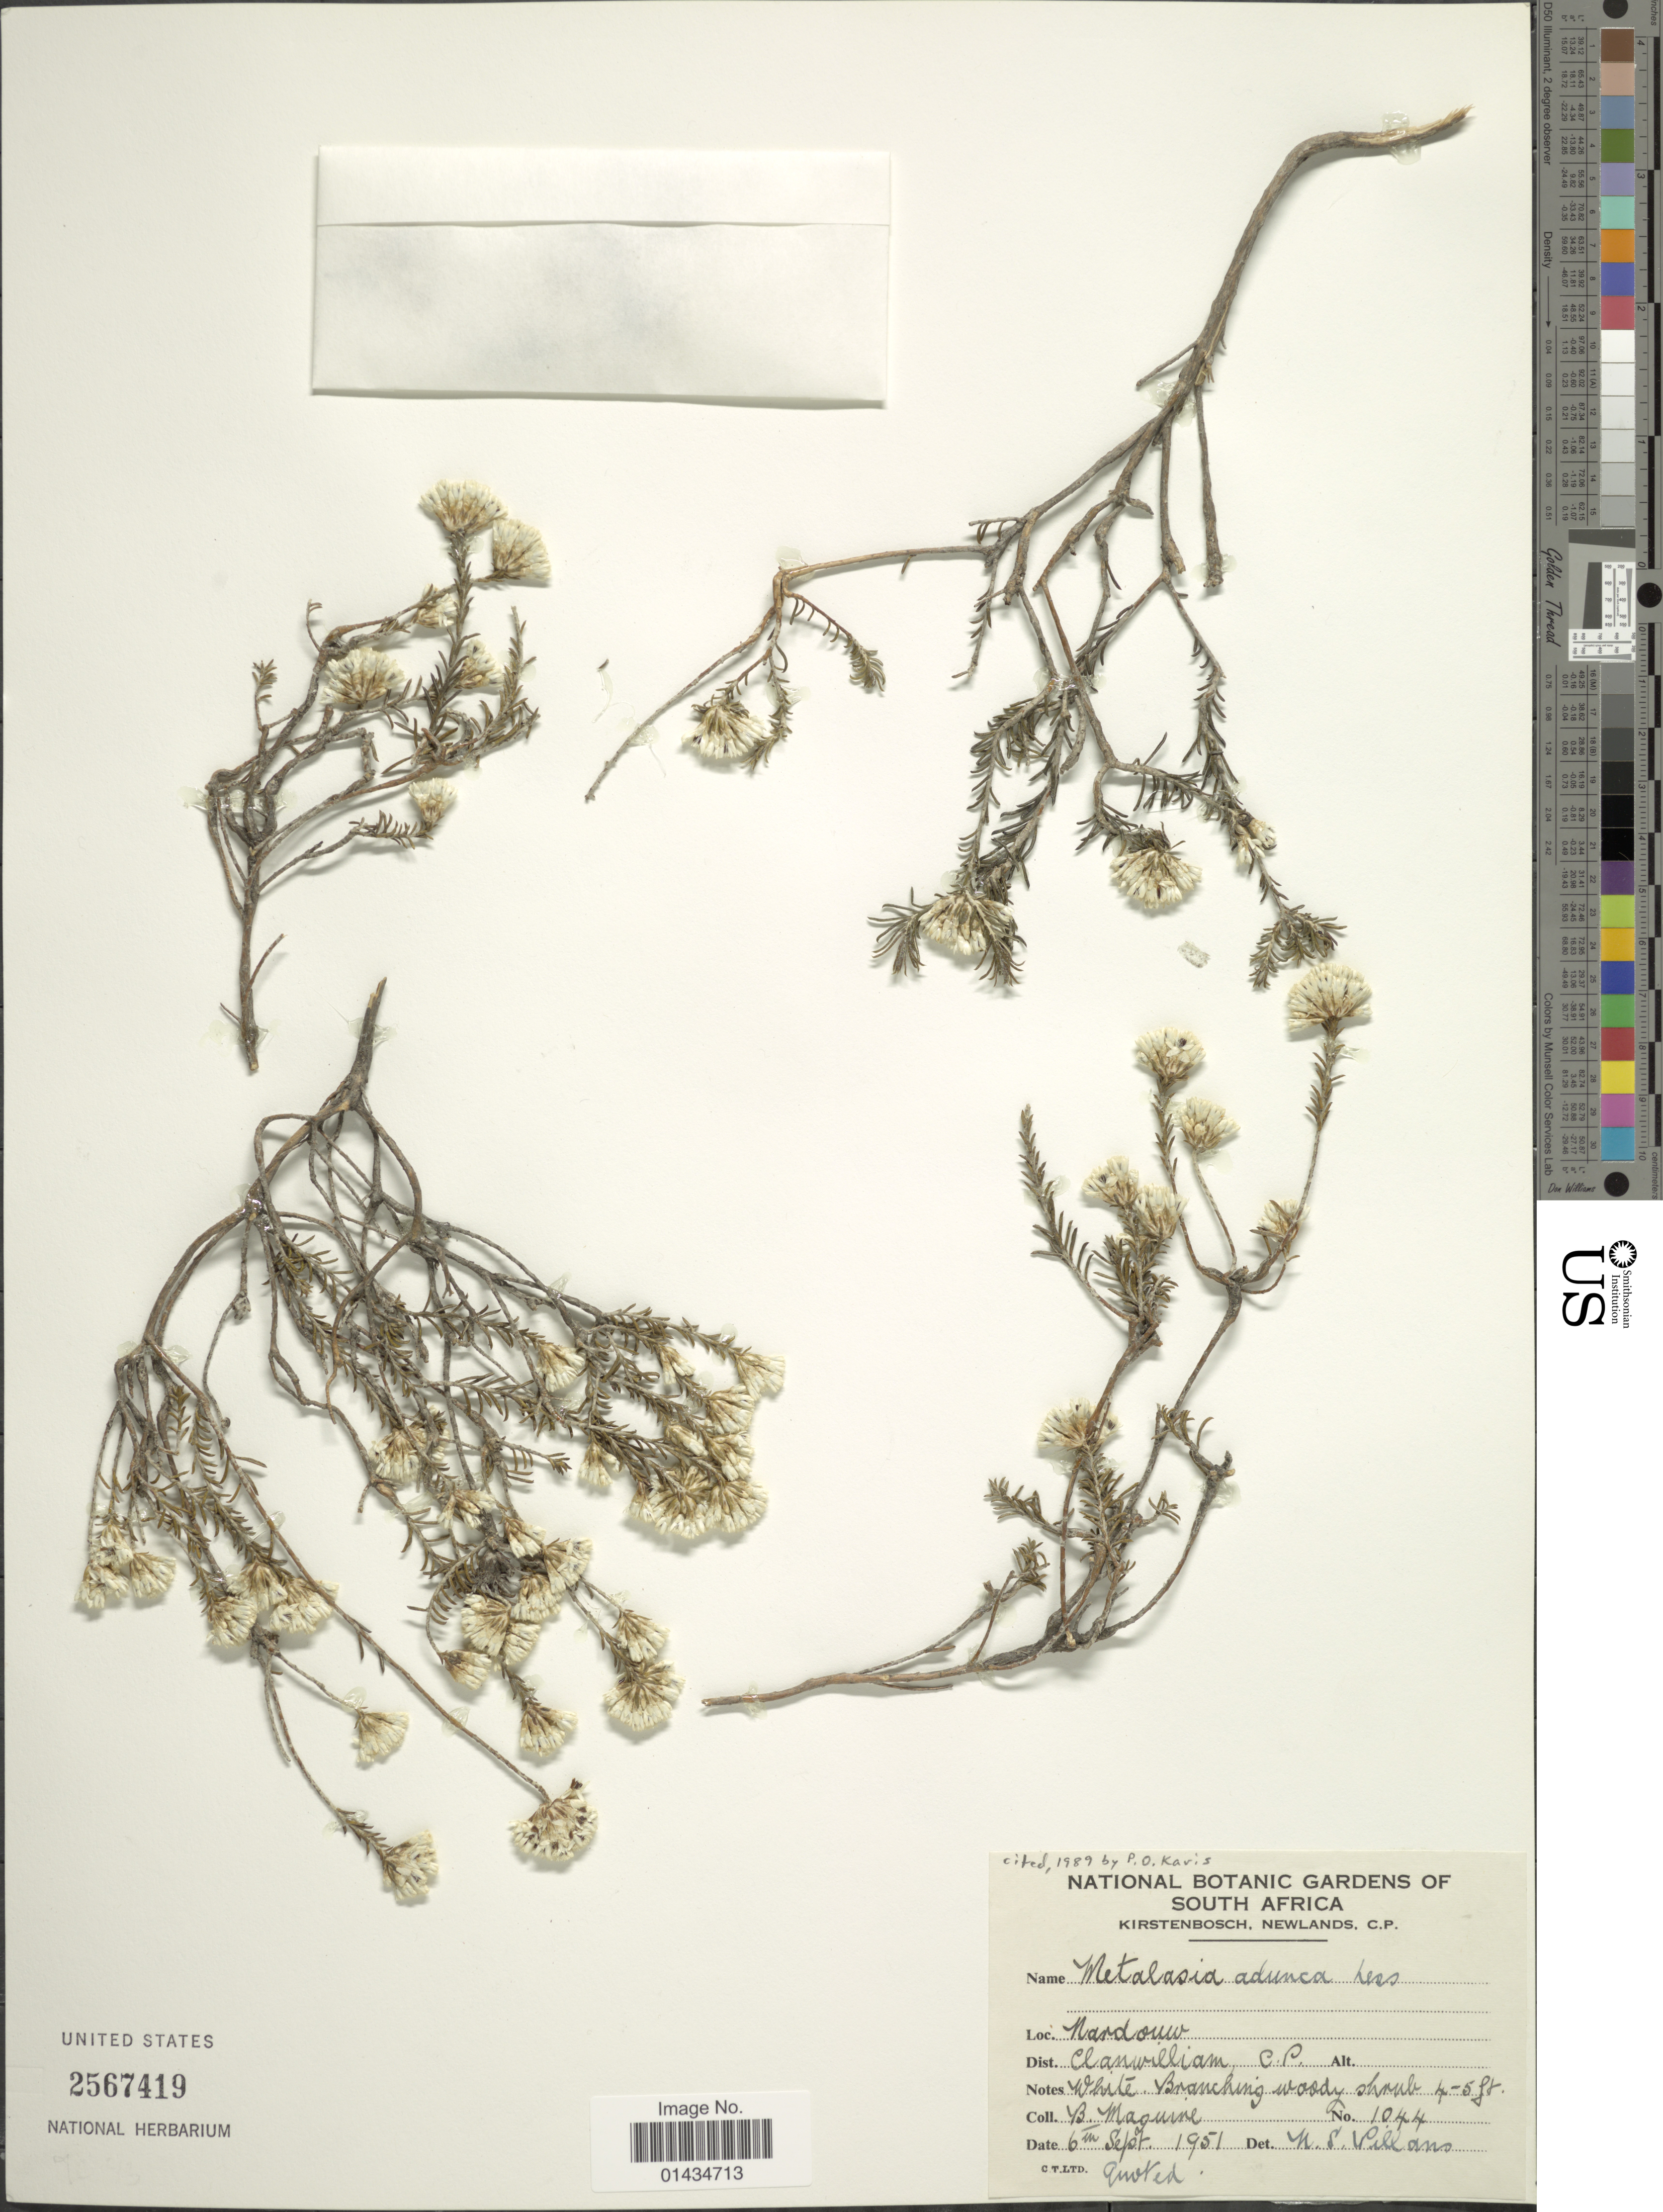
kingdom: Plantae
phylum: Tracheophyta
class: Magnoliopsida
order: Asterales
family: Asteraceae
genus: Metalasia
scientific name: Metalasia adunca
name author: Less.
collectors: B. Maguire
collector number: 1044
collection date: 1951-09-06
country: South Africa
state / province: Western Cape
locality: Nardouw, Clanwilliam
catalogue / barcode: US 2567419